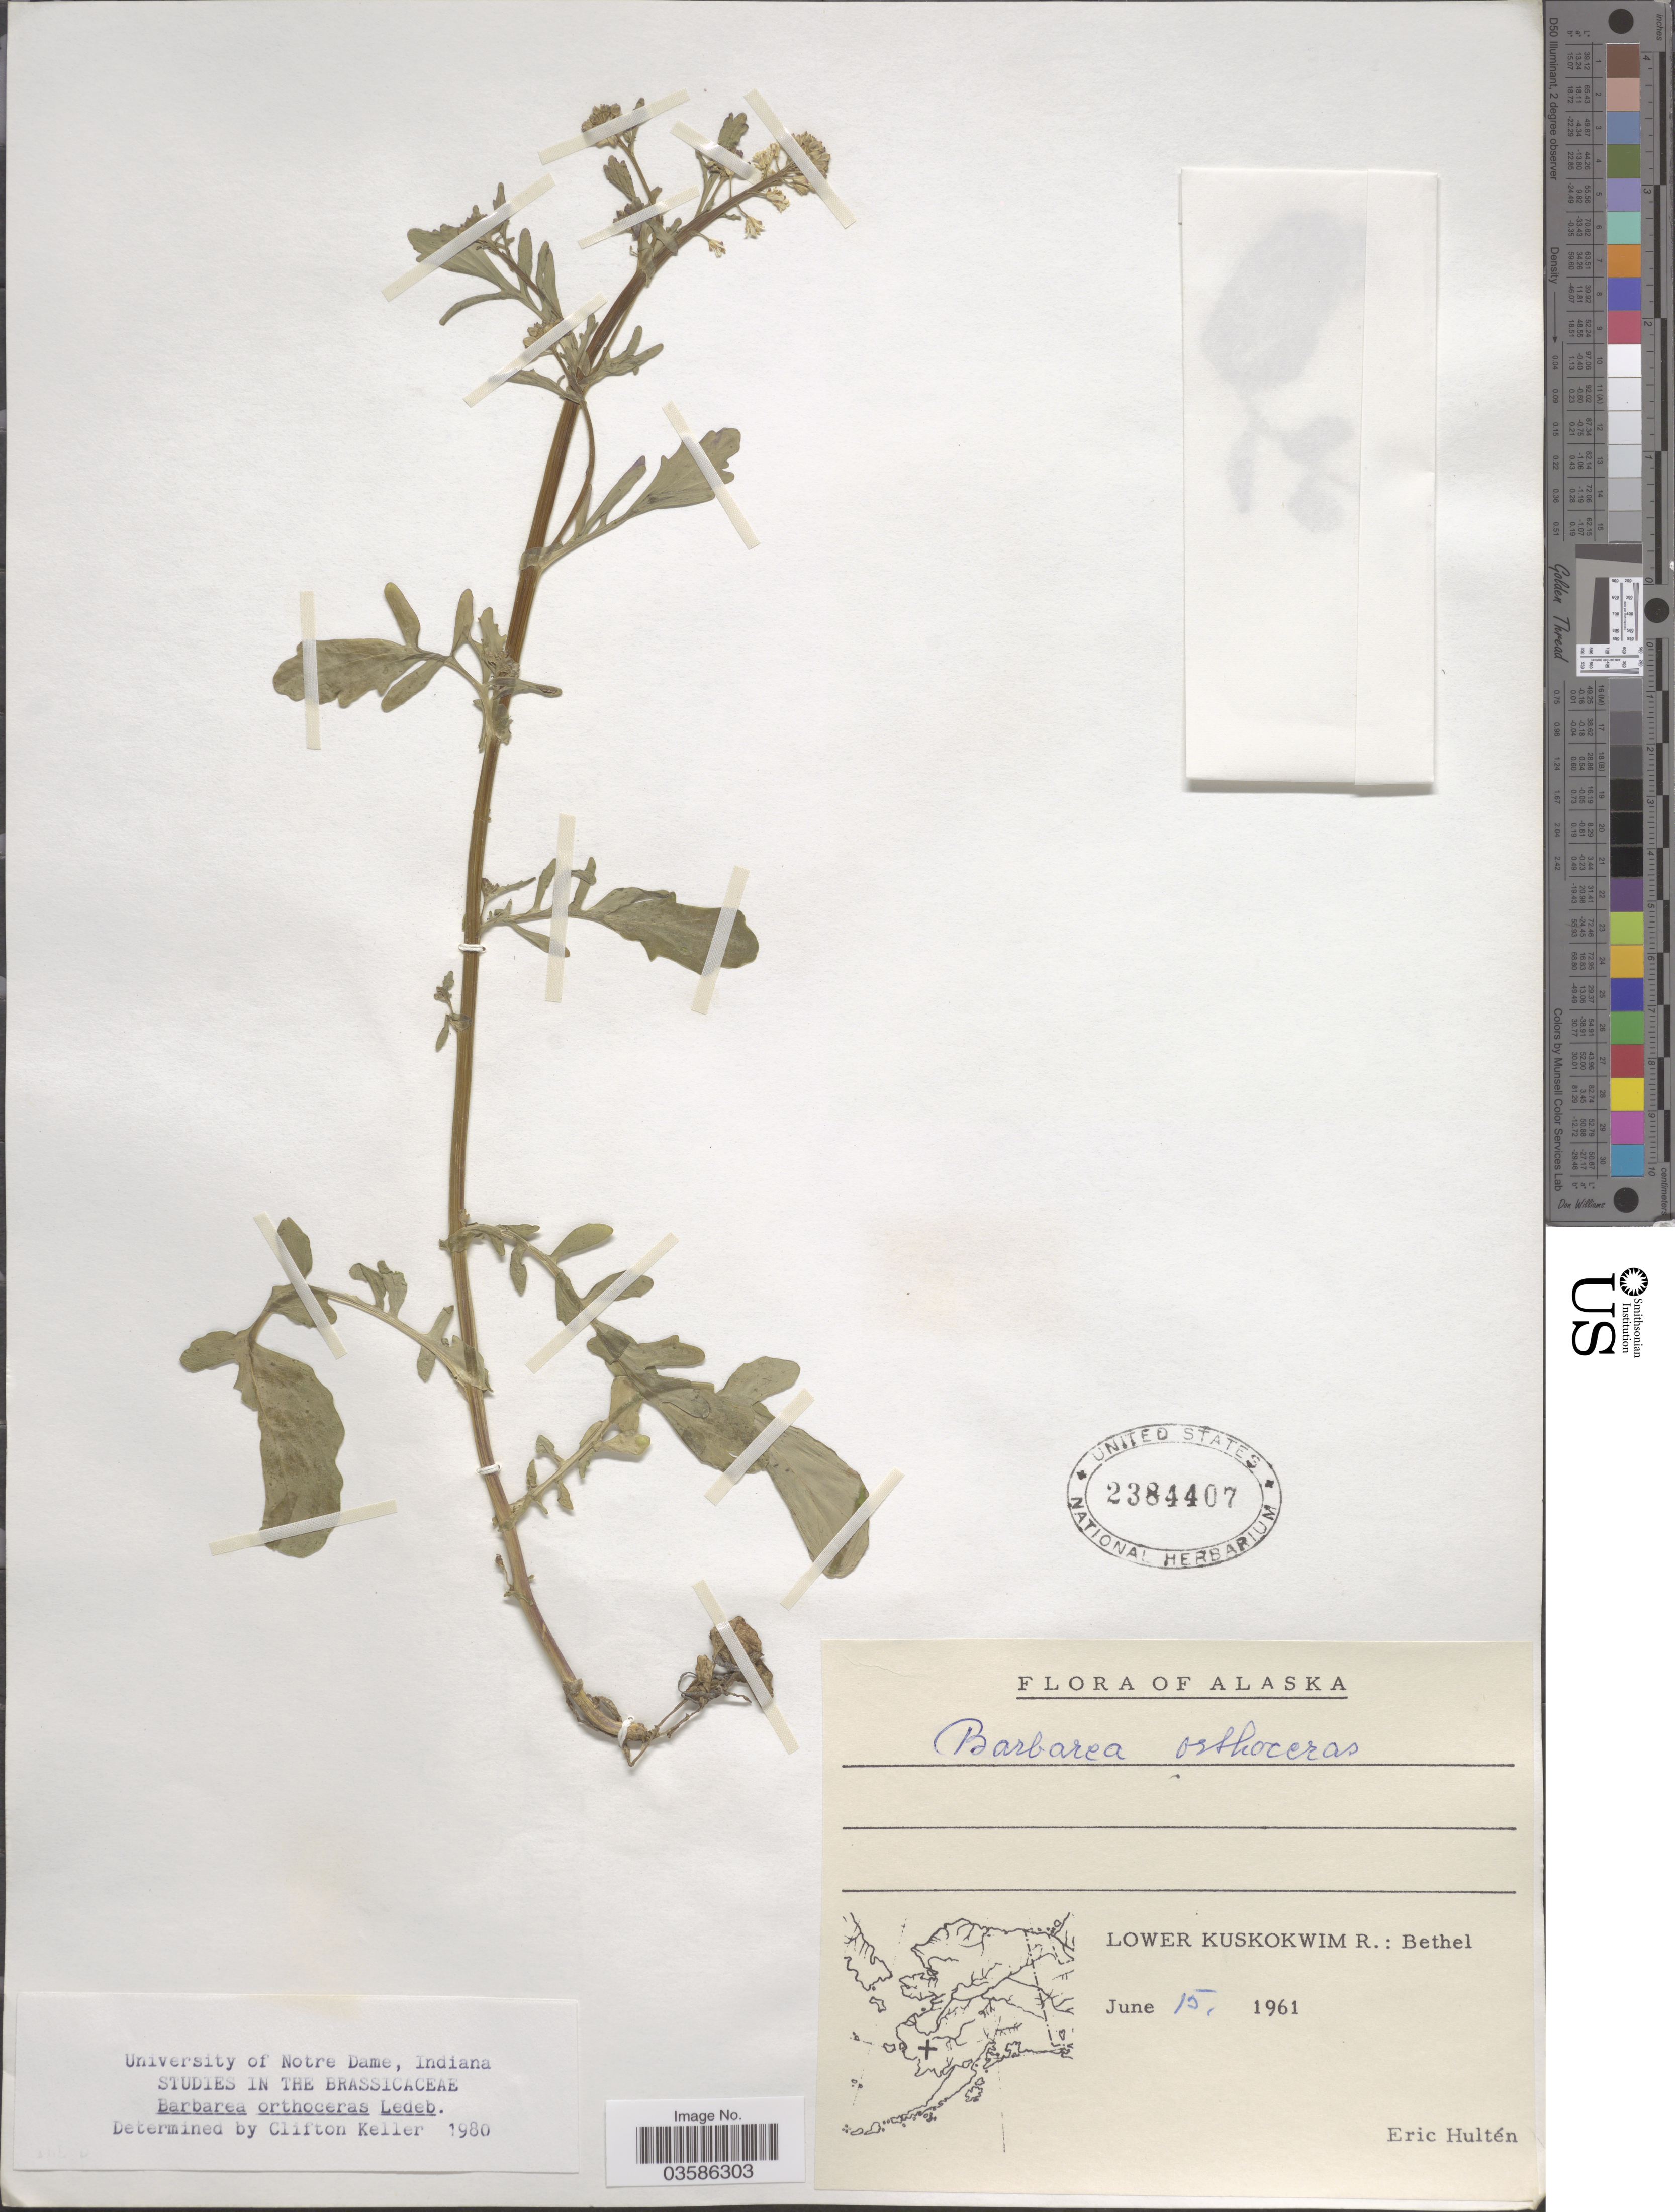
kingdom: Plantae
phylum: Tracheophyta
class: Magnoliopsida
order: Brassicales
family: Brassicaceae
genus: Barbarea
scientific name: Barbarea orthoceras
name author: Ledeb.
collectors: E. G. Hultén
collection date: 1961-06-15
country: United States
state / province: Alaska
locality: Lower Kuskokwim R.: Bethel.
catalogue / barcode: US 2384407